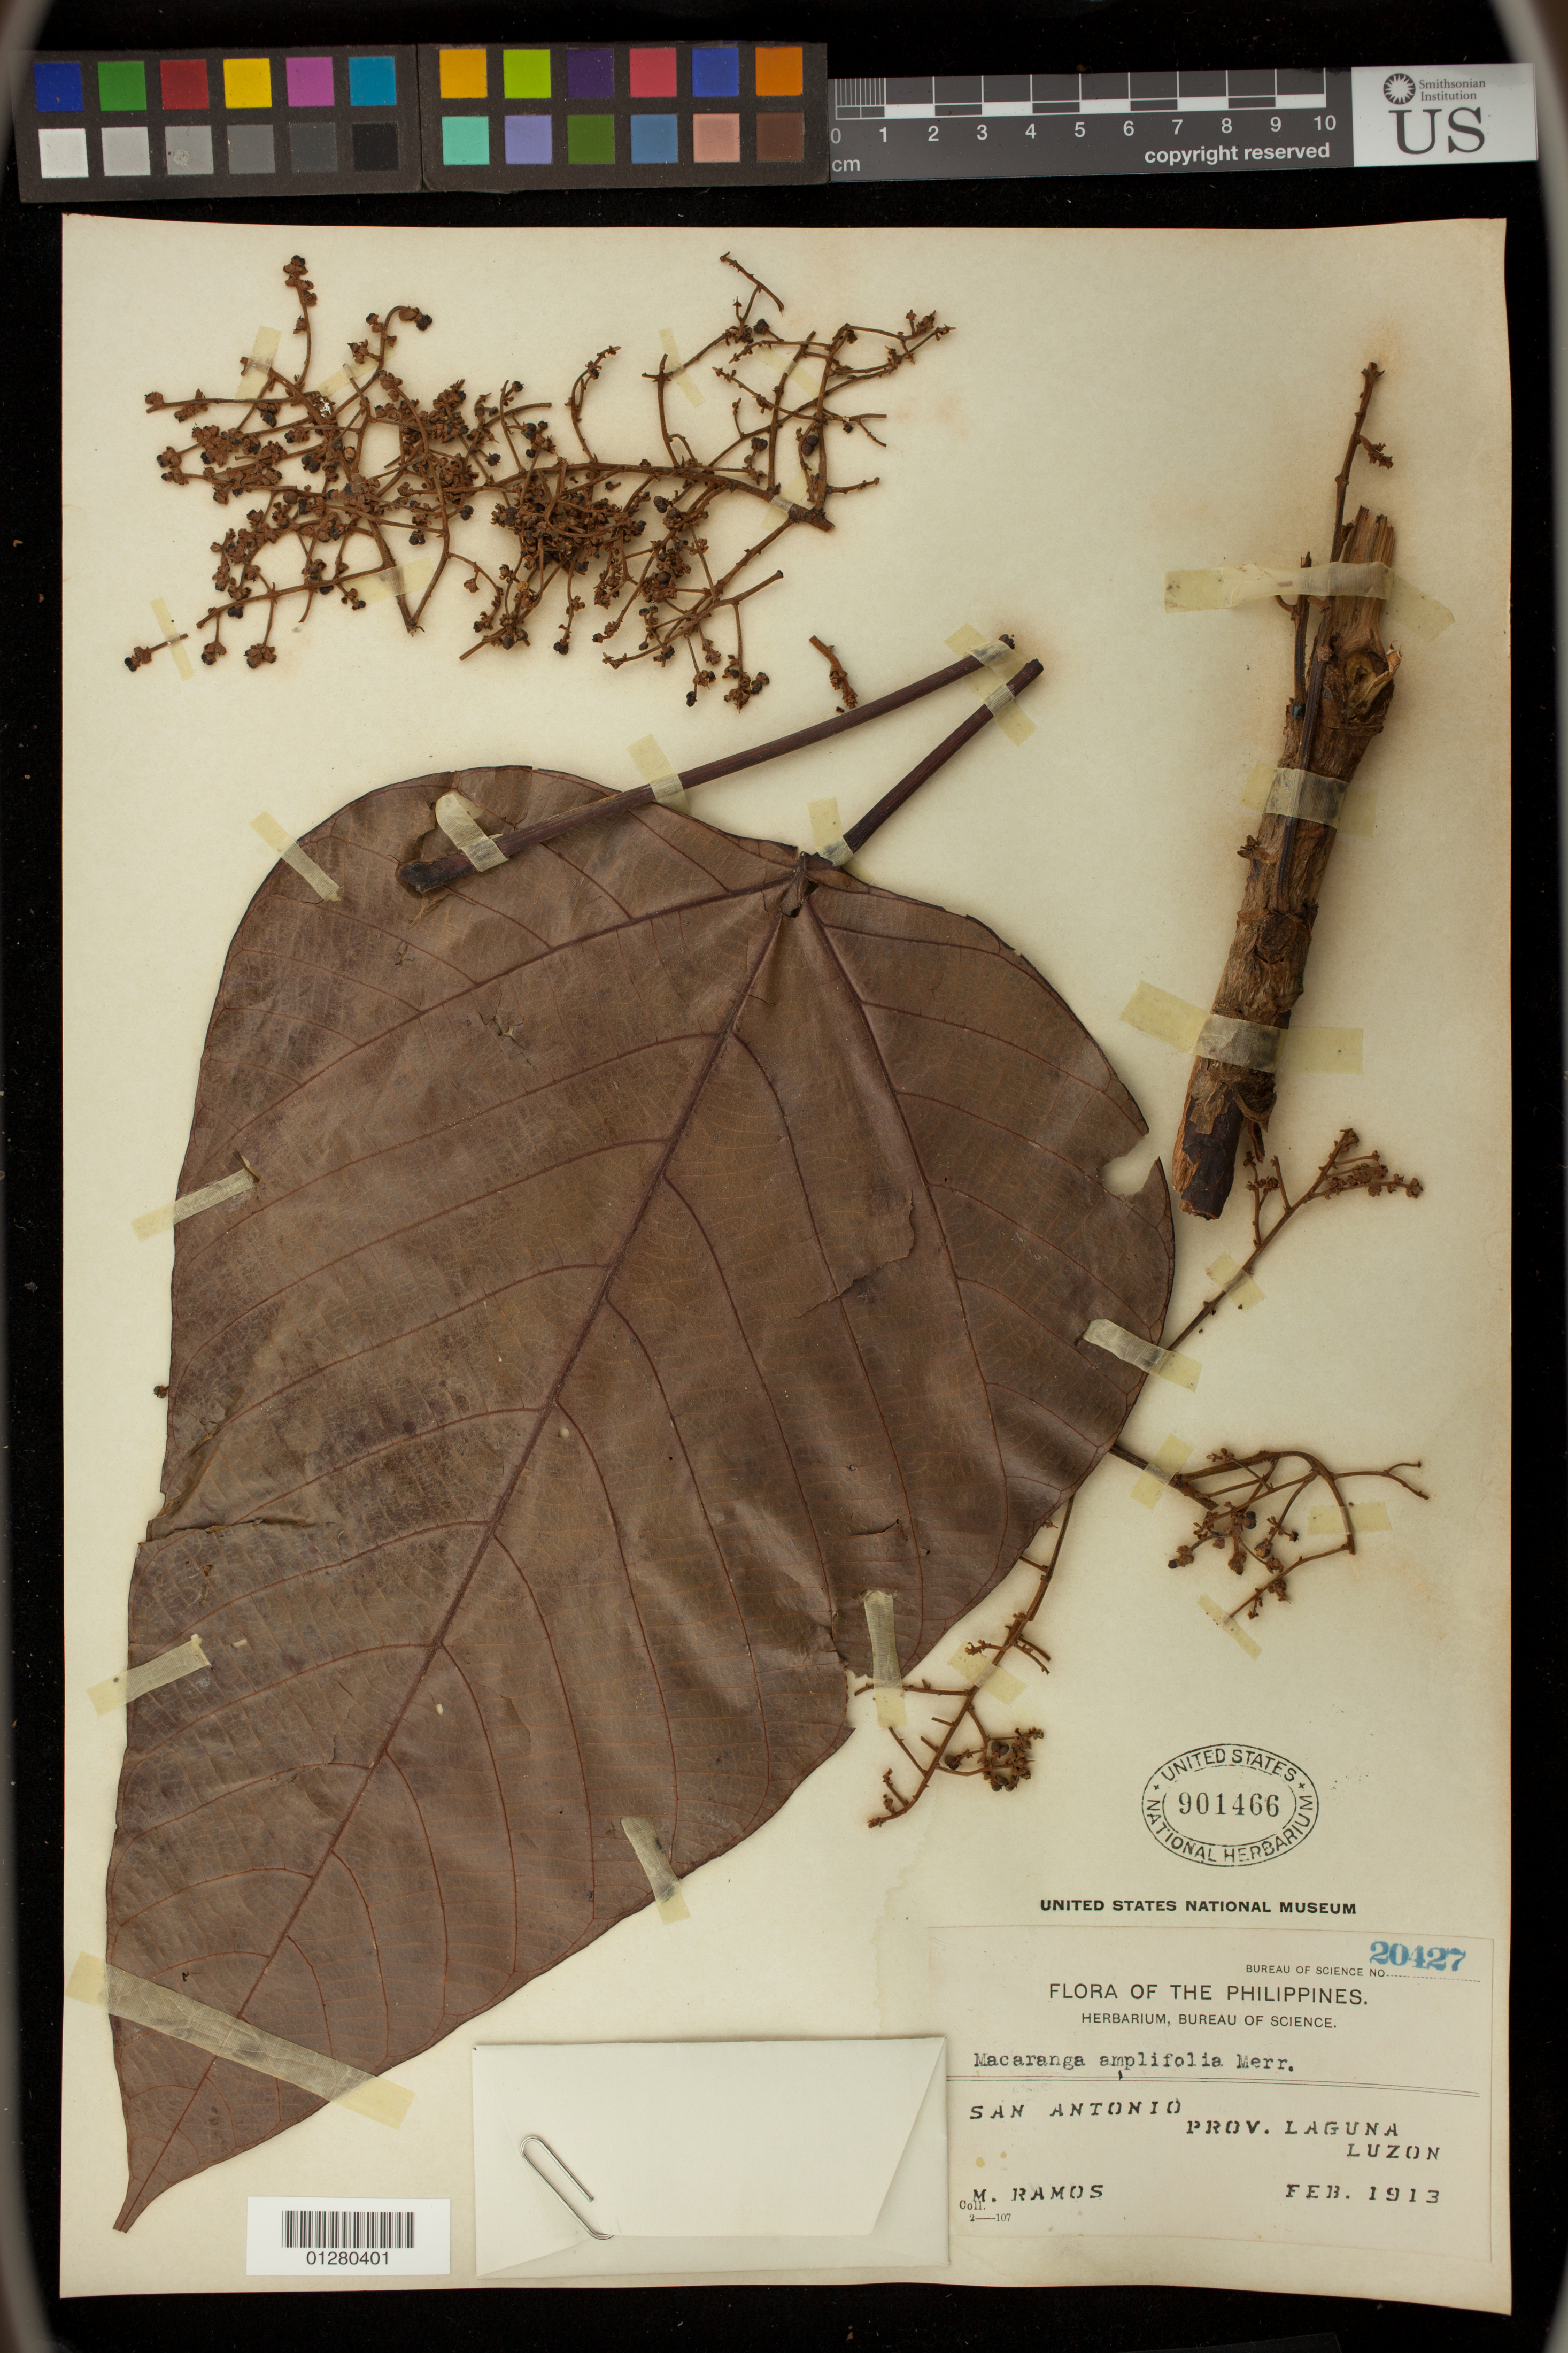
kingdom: Plantae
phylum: Tracheophyta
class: Magnoliopsida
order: Malpighiales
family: Euphorbiaceae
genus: Macaranga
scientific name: Macaranga amplifolia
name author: Merr.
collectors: M. Ramos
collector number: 20427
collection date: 1913-02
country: Philippines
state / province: Calabarzon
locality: San Antonio, Prov. Laguna, Luzon.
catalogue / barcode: US 901466